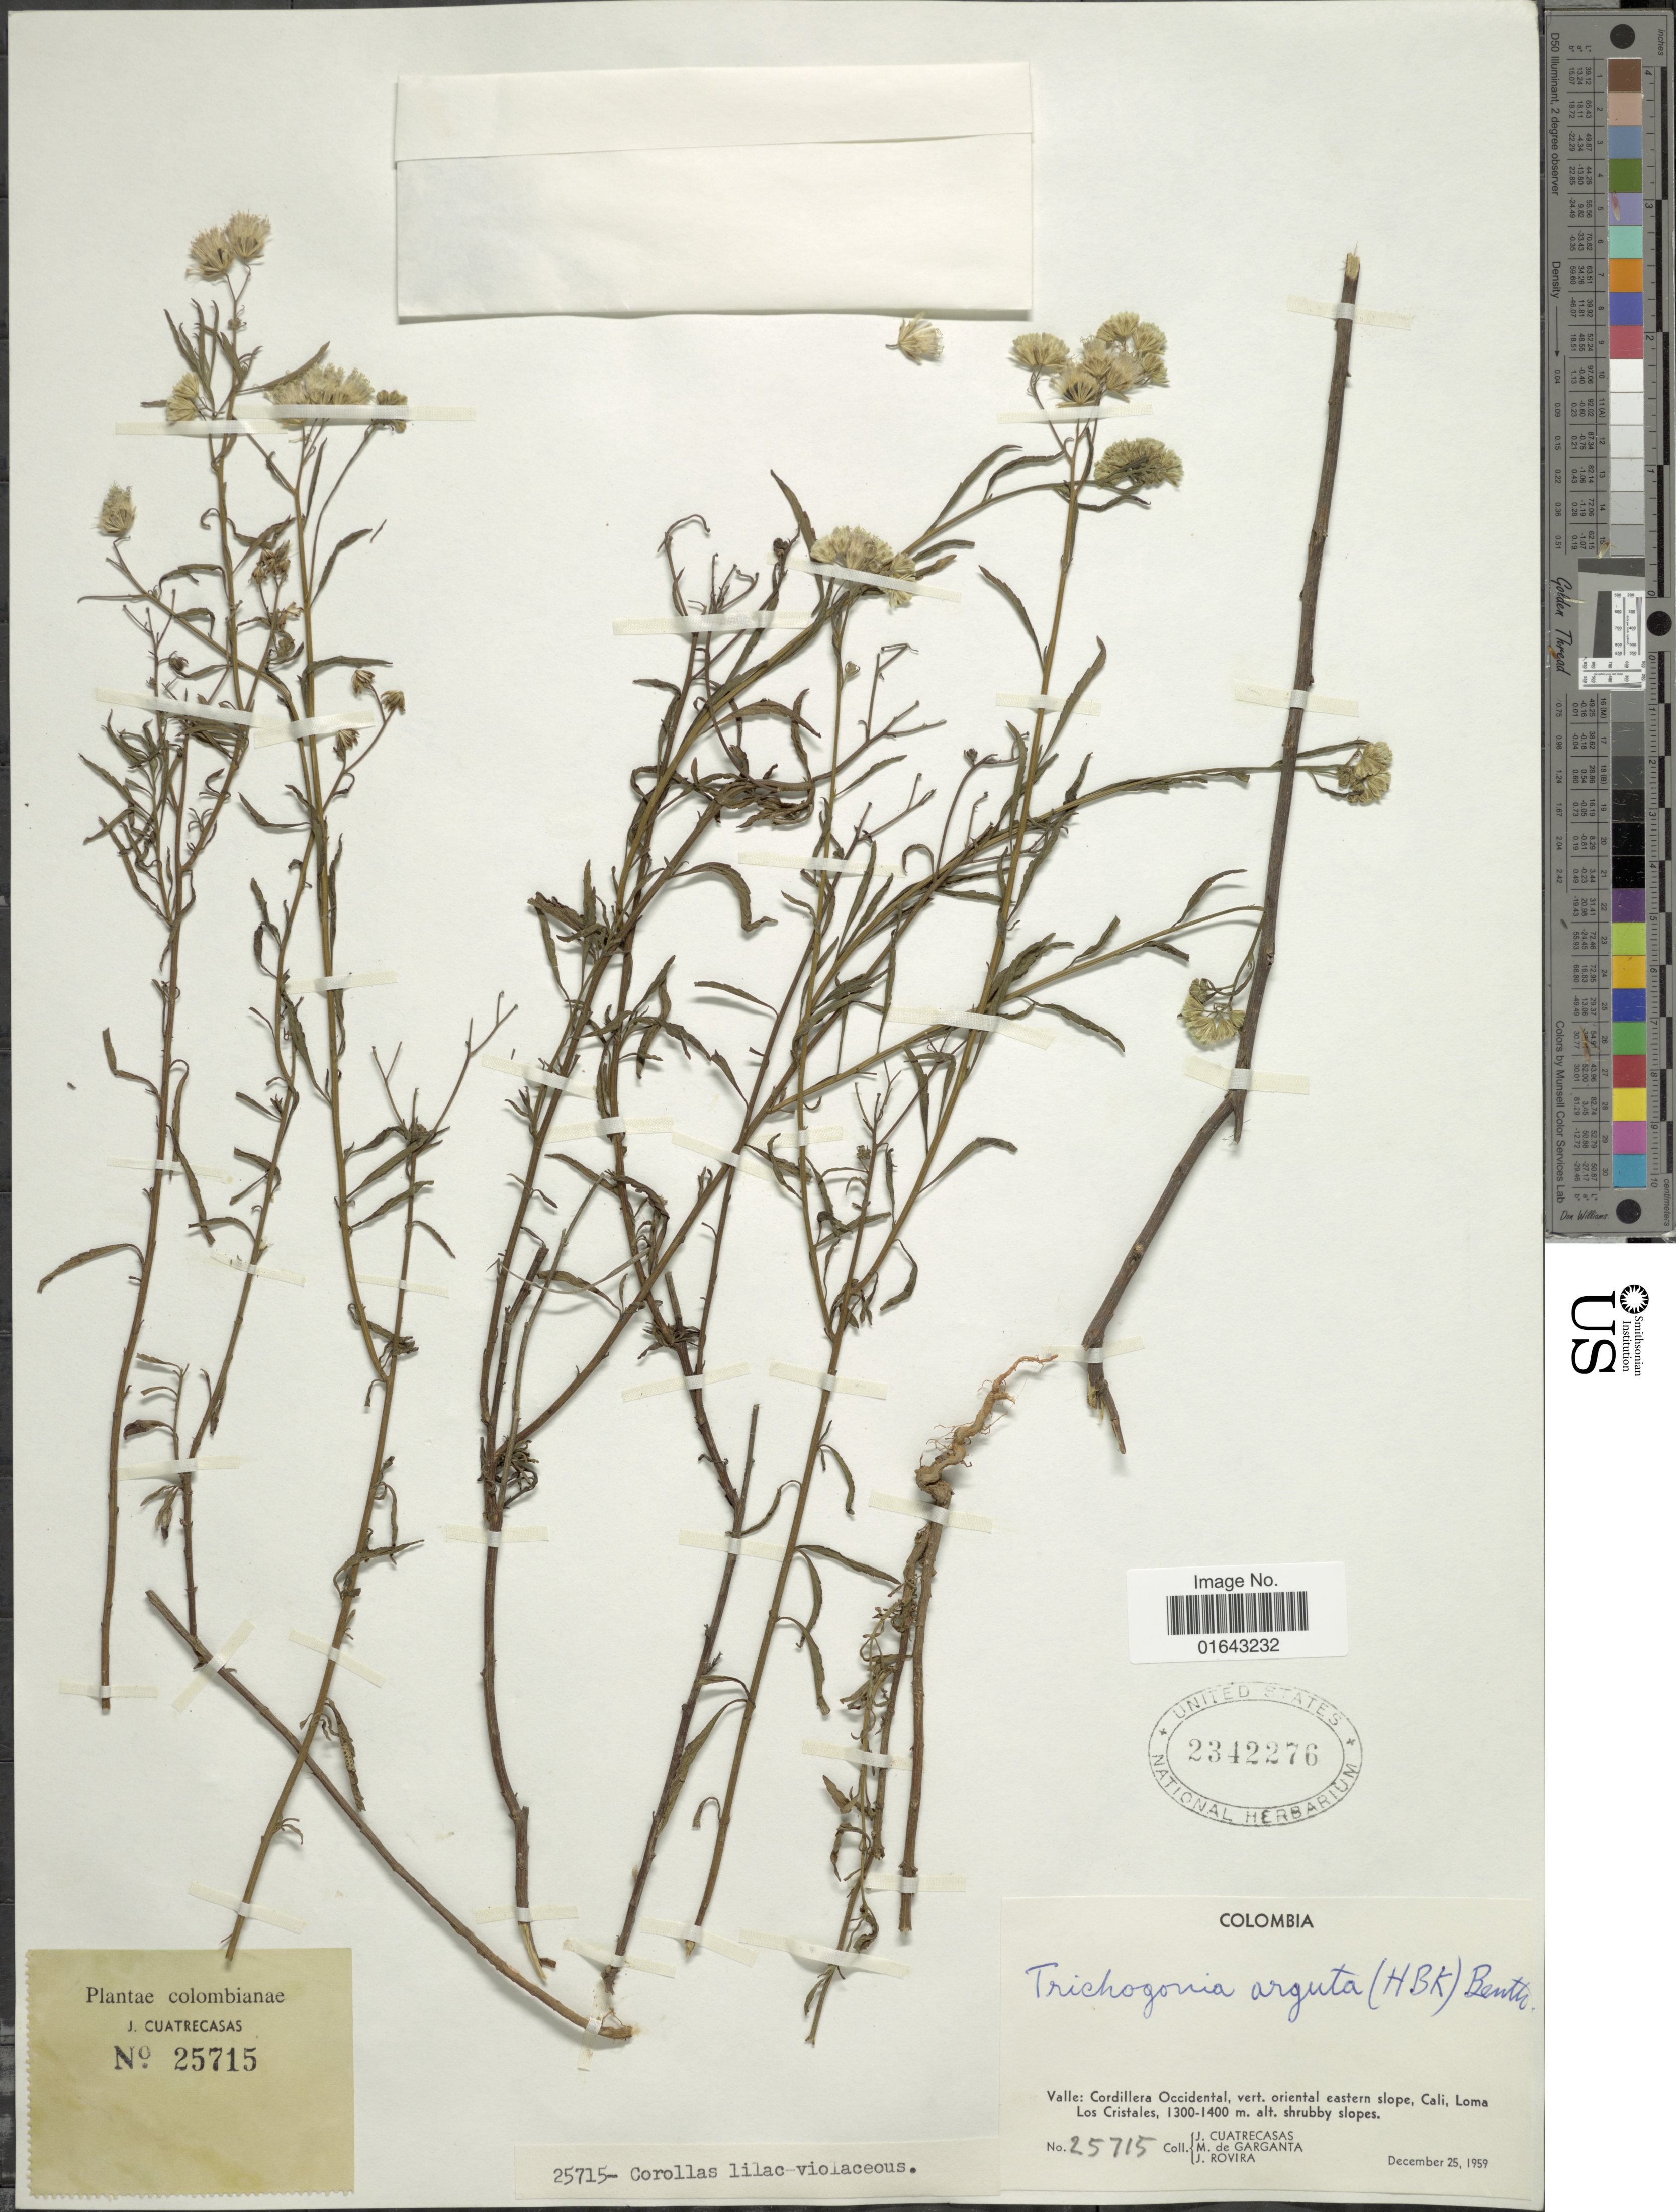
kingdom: Plantae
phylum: Tracheophyta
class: Magnoliopsida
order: Asterales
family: Asteraceae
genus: Trichogonia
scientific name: Trichogonia arguta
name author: (Kunth) Benth. & Hook. f. ex Klatt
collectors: J. Cuatrecasas, M. Garganta & J. Rovira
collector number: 25715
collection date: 1959-12-25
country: Colombia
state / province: Valle del Cauca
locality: Valle: Cordillera Occidental, vert. oriental slope, Cali, LOma Los Cristales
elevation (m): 1300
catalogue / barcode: US 2342276